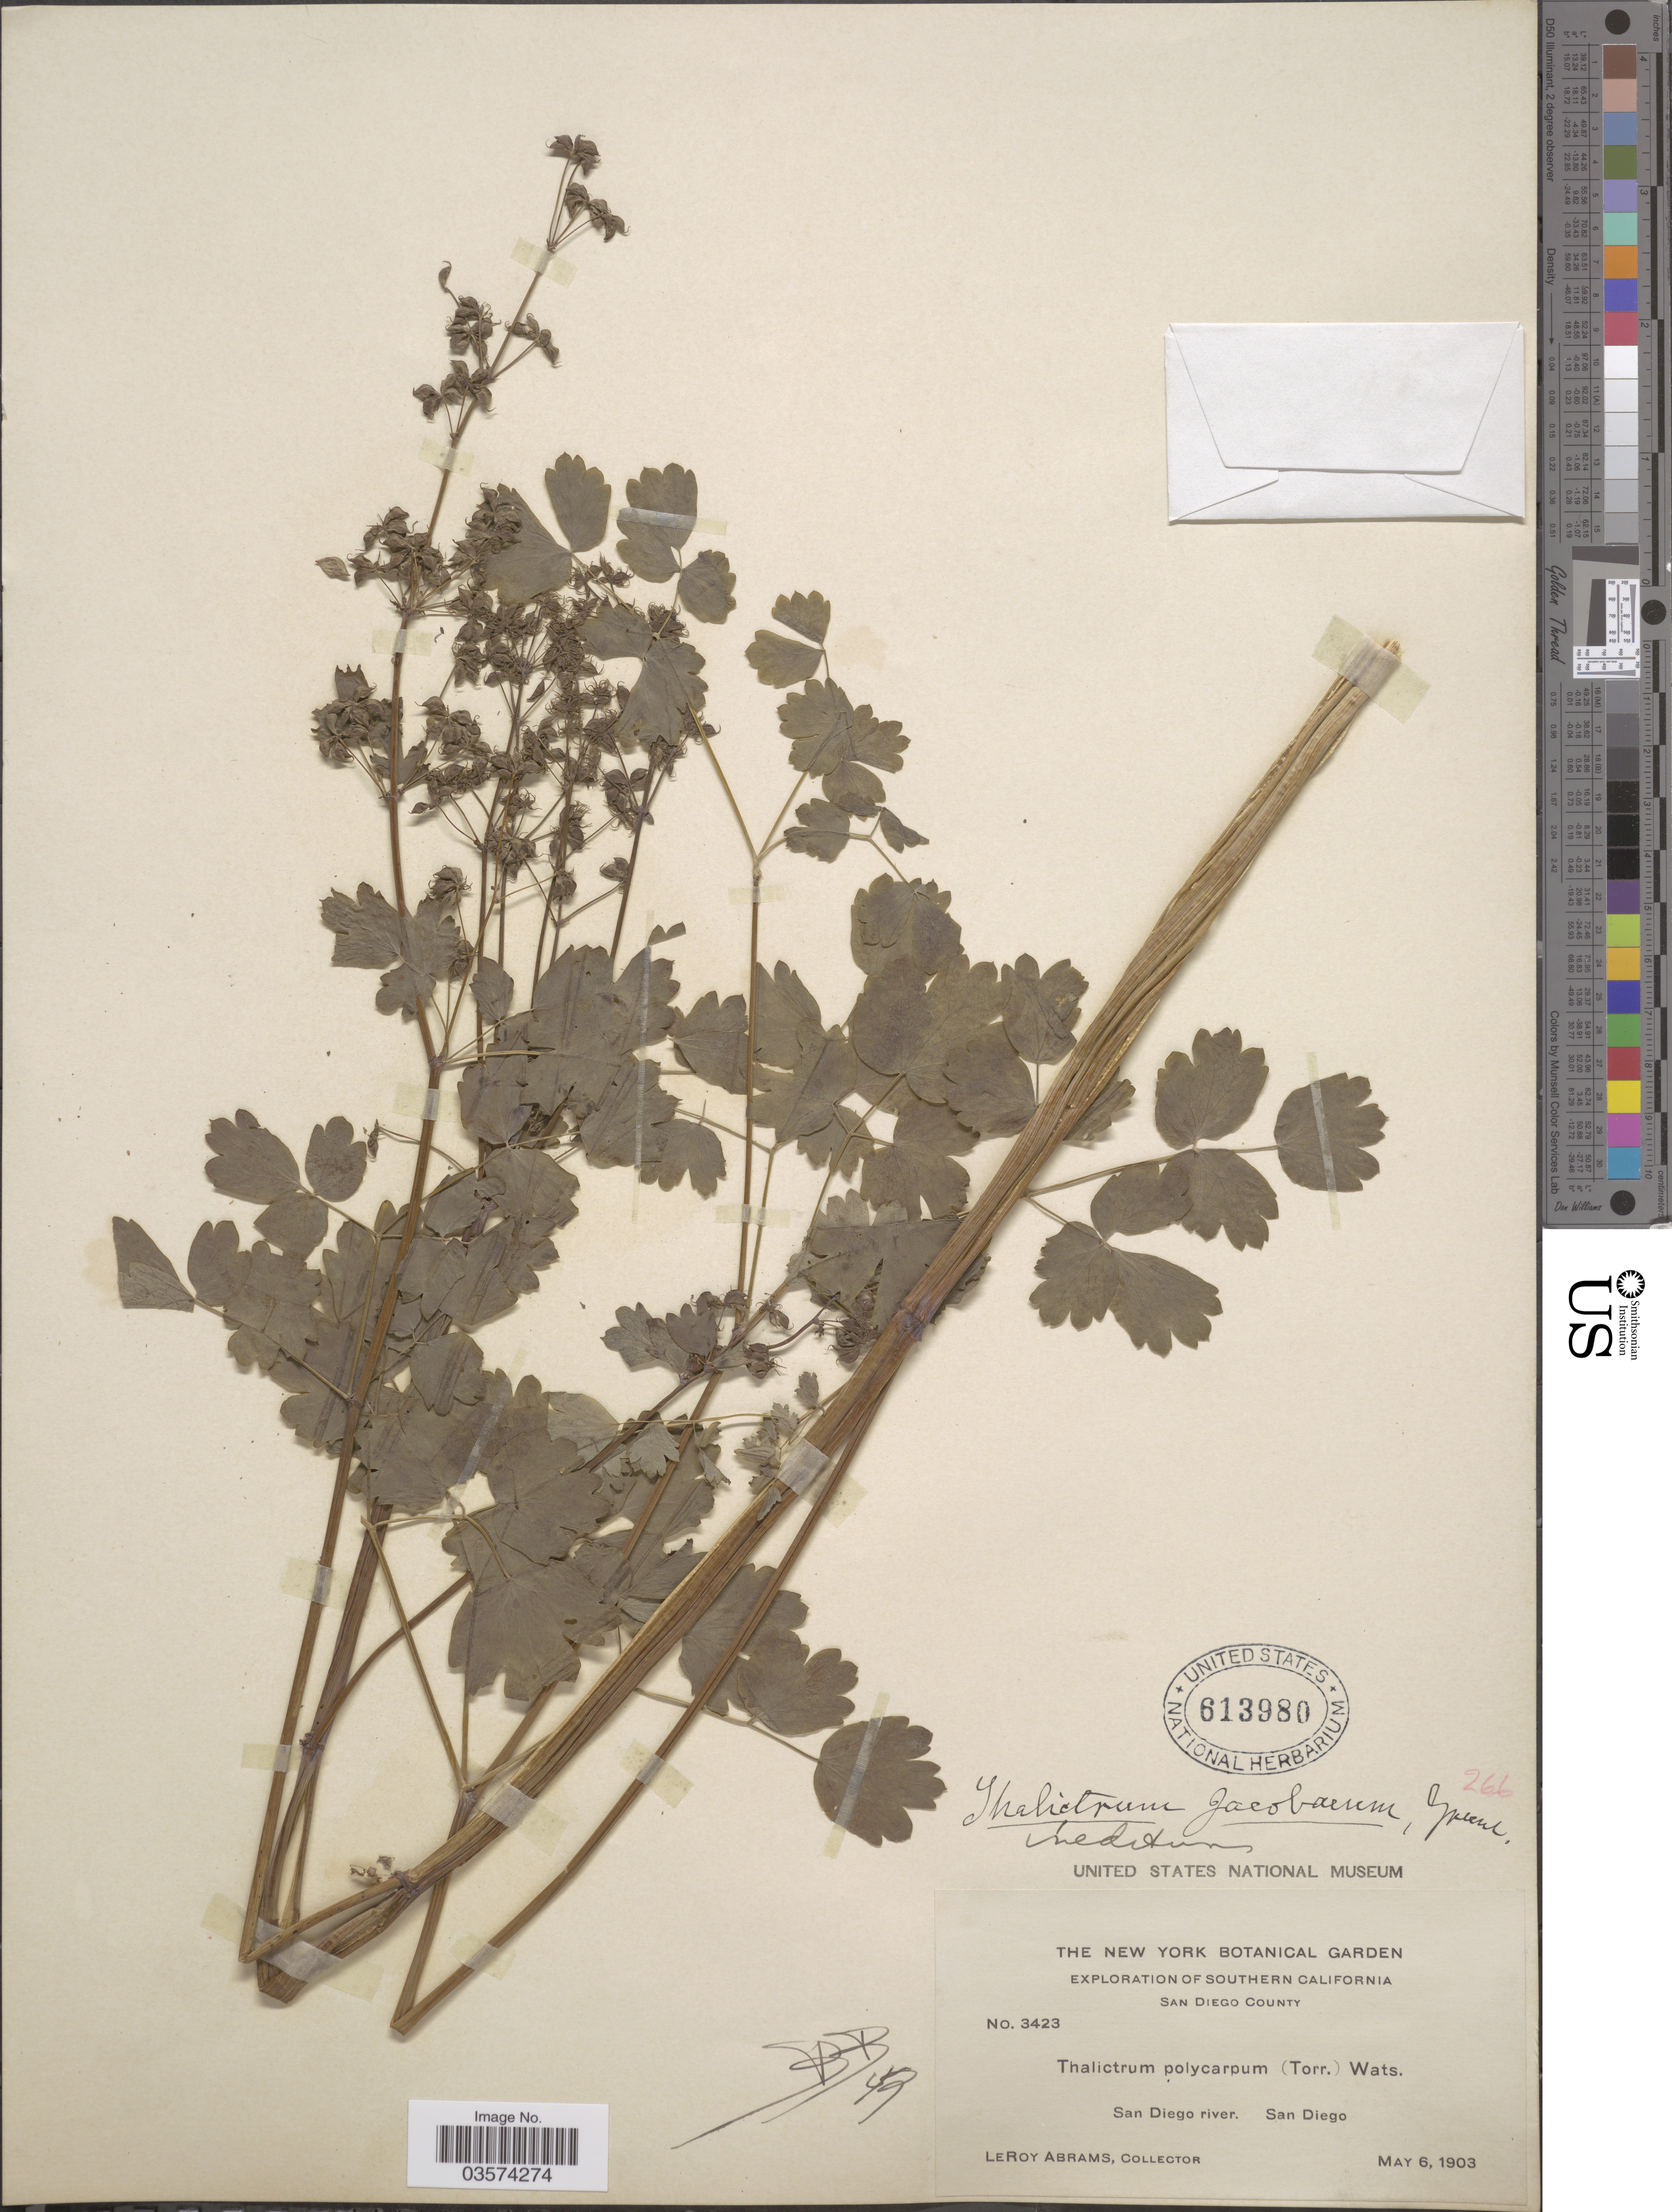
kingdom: Plantae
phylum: Tracheophyta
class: Magnoliopsida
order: Ranunculales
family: Ranunculaceae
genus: Thalictrum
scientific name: Thalictrum polycarpum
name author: (Torr.) S. Watson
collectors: L. Abrams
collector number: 3423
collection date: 1903-05-06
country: United States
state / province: California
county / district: San Diego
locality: Southern California. San Diego County. San Diego river. San Diego.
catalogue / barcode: US 613980